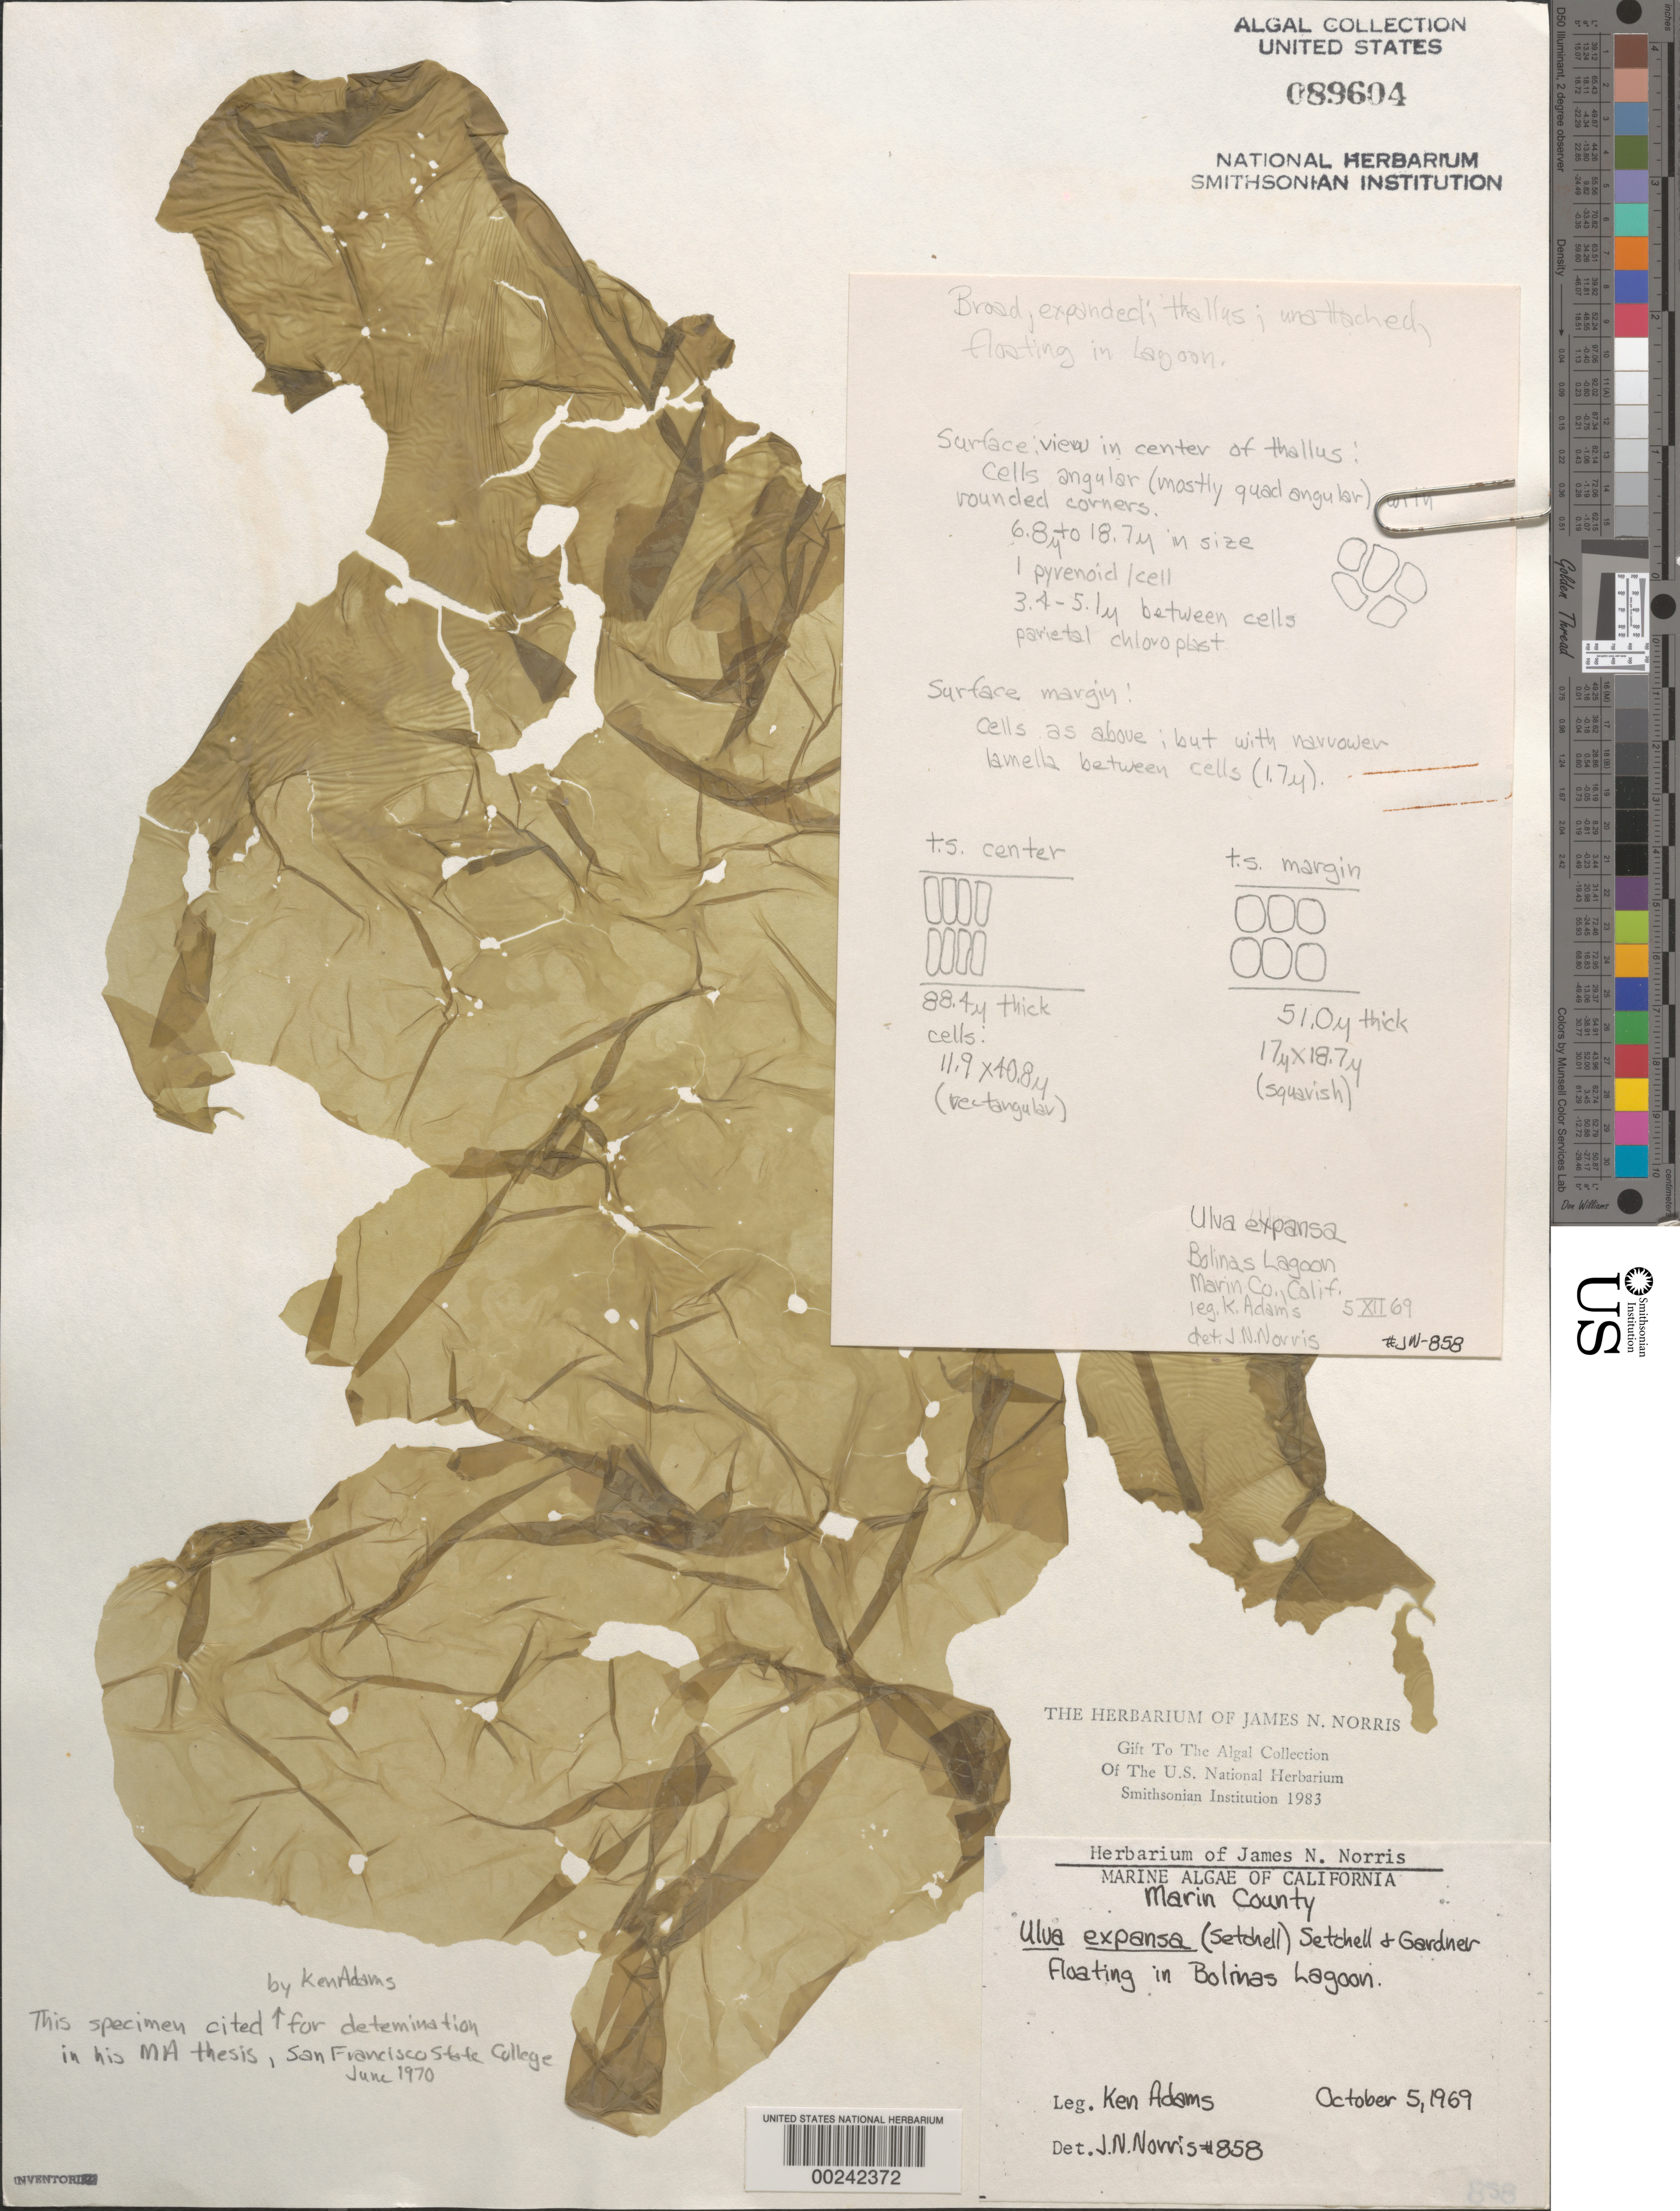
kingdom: Plantae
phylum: Chlorophyta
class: Ulvophyceae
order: Ulvales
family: Ulvaceae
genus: Ulva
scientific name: Ulva expansa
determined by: Norris, James N.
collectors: K. Adams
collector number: JN-858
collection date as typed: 05 Oct 1969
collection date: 1969-10-05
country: United States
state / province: California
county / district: Marin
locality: Bolinas Lagoon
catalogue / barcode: US 89604